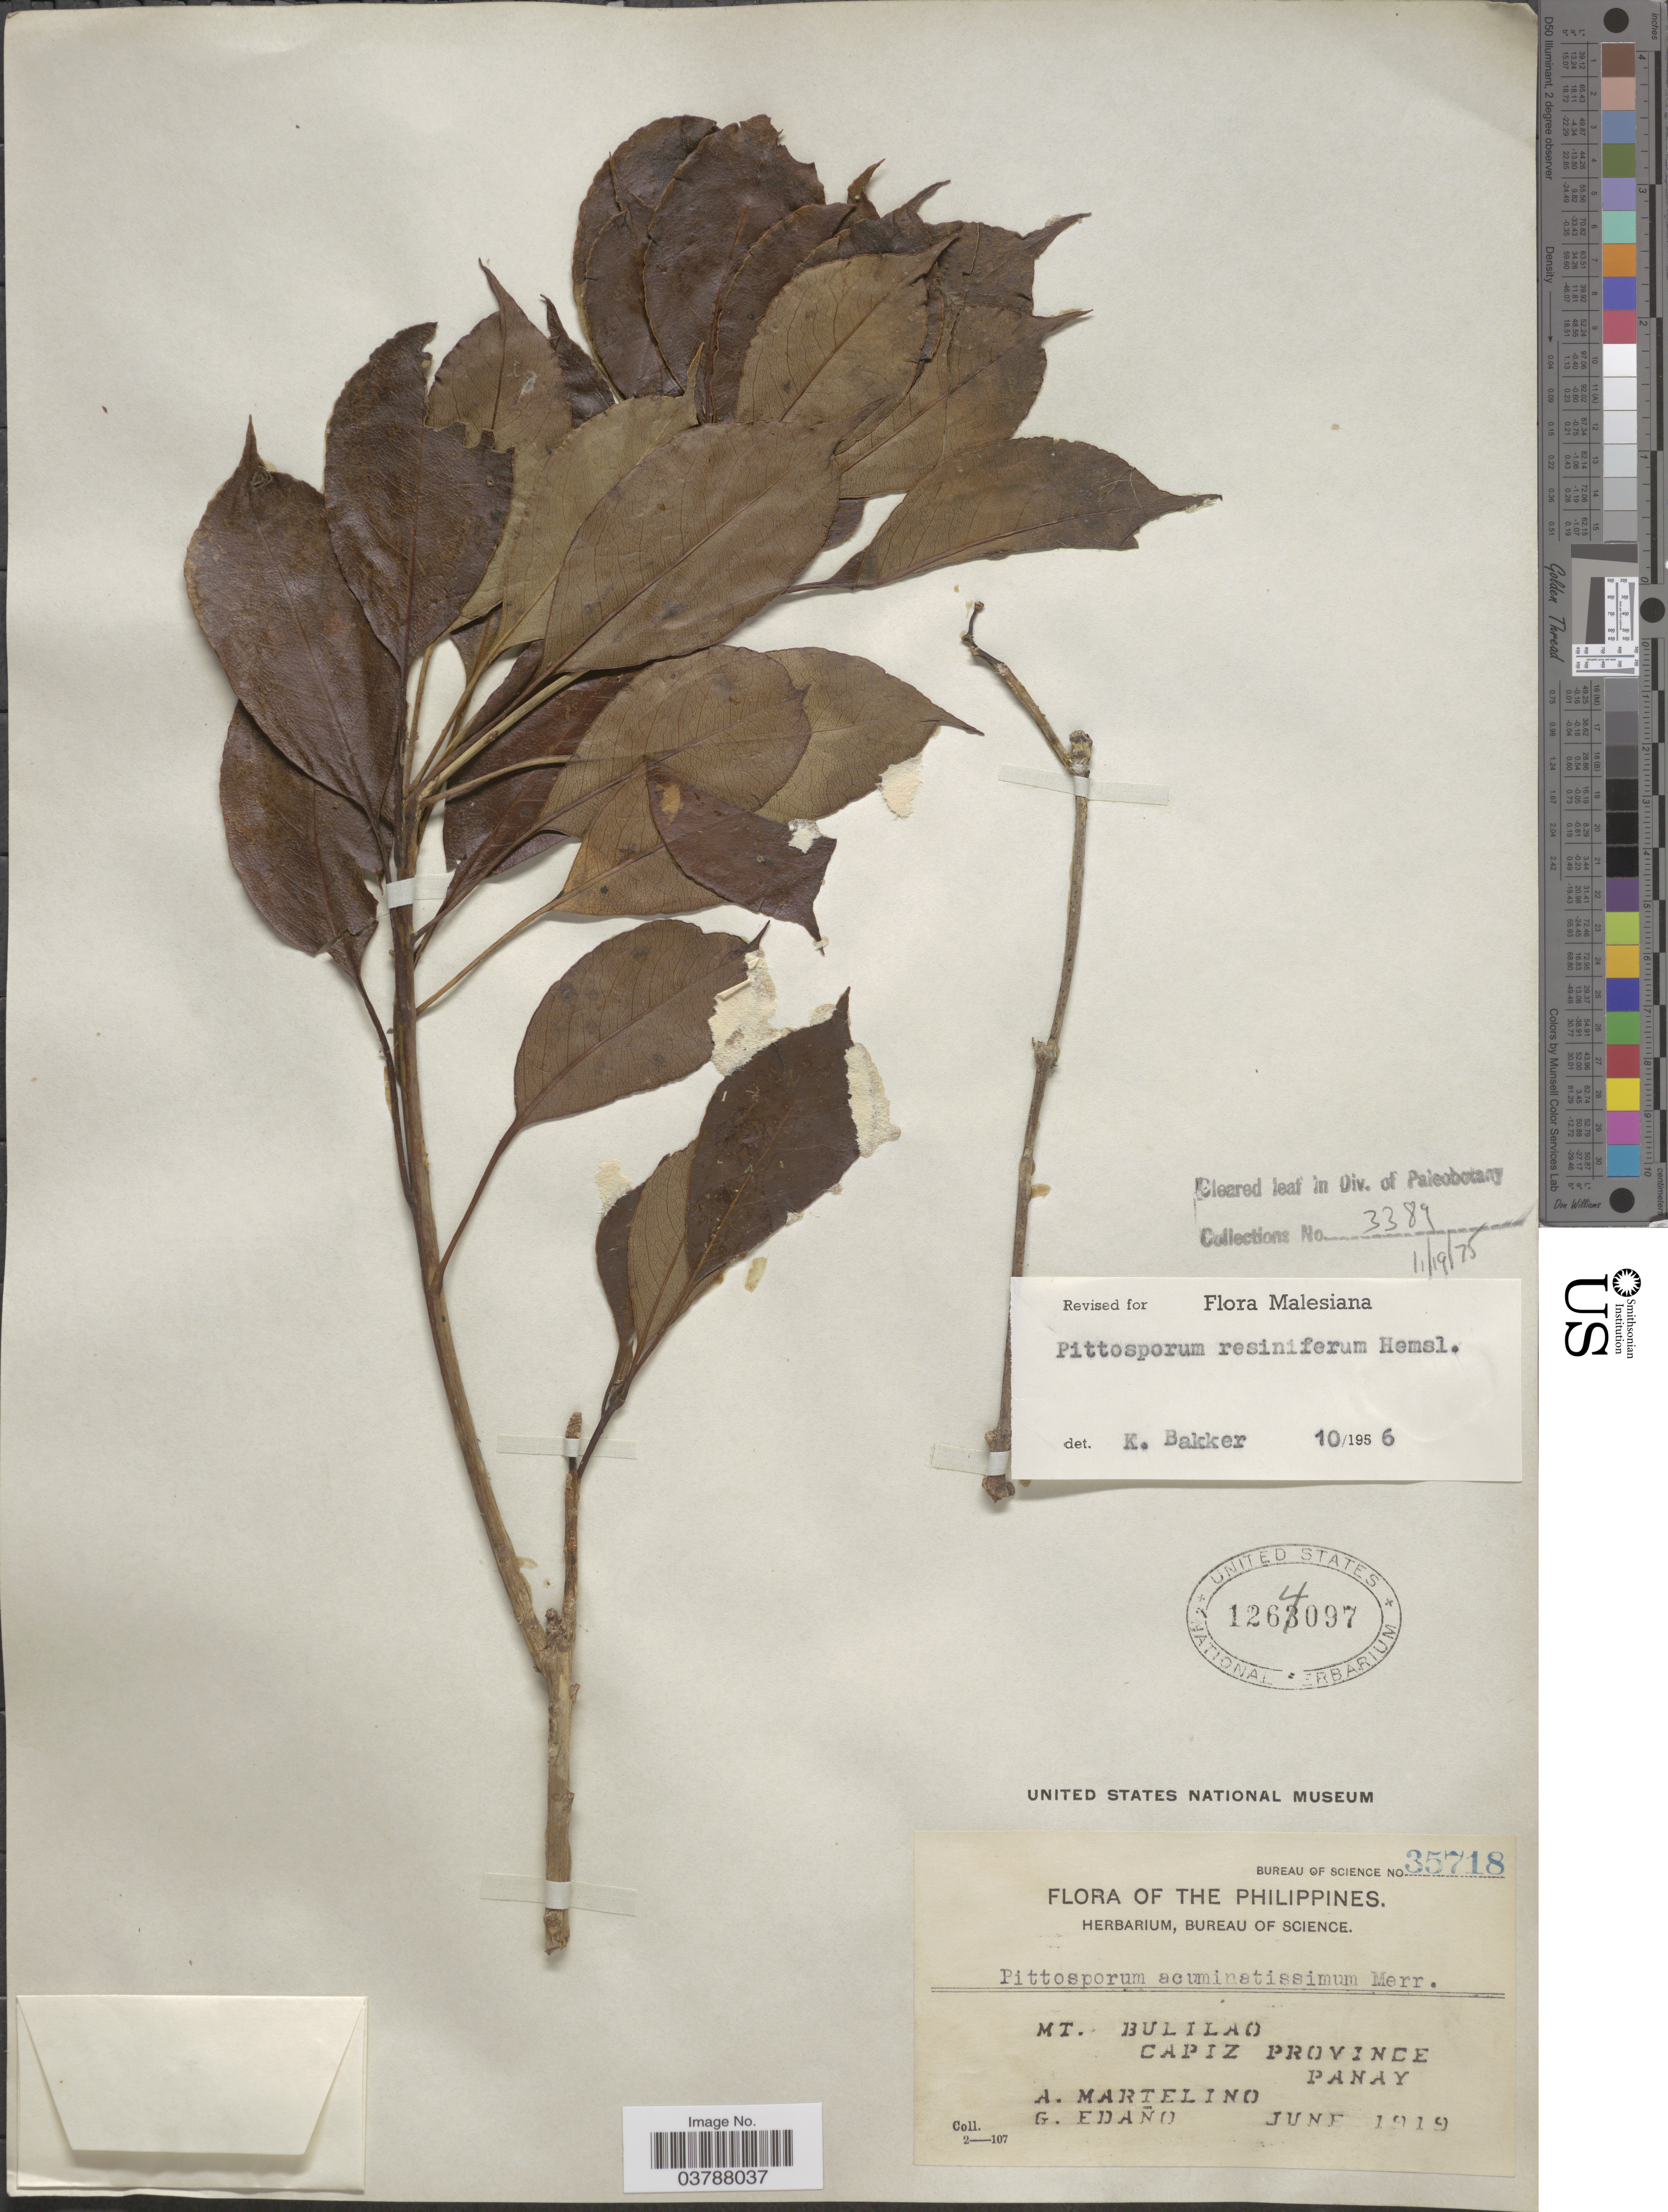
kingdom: Plantae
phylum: Tracheophyta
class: Magnoliopsida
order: Apiales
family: Pittosporaceae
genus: Pittosporum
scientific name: Pittosporum resiniferum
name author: Hemsl.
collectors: A. Martelino & G. Edaño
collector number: Bureau of Science 35718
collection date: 1919-06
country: Philippines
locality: Mt. Bulilao, Capiz Province, Panay.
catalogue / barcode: US 1264097